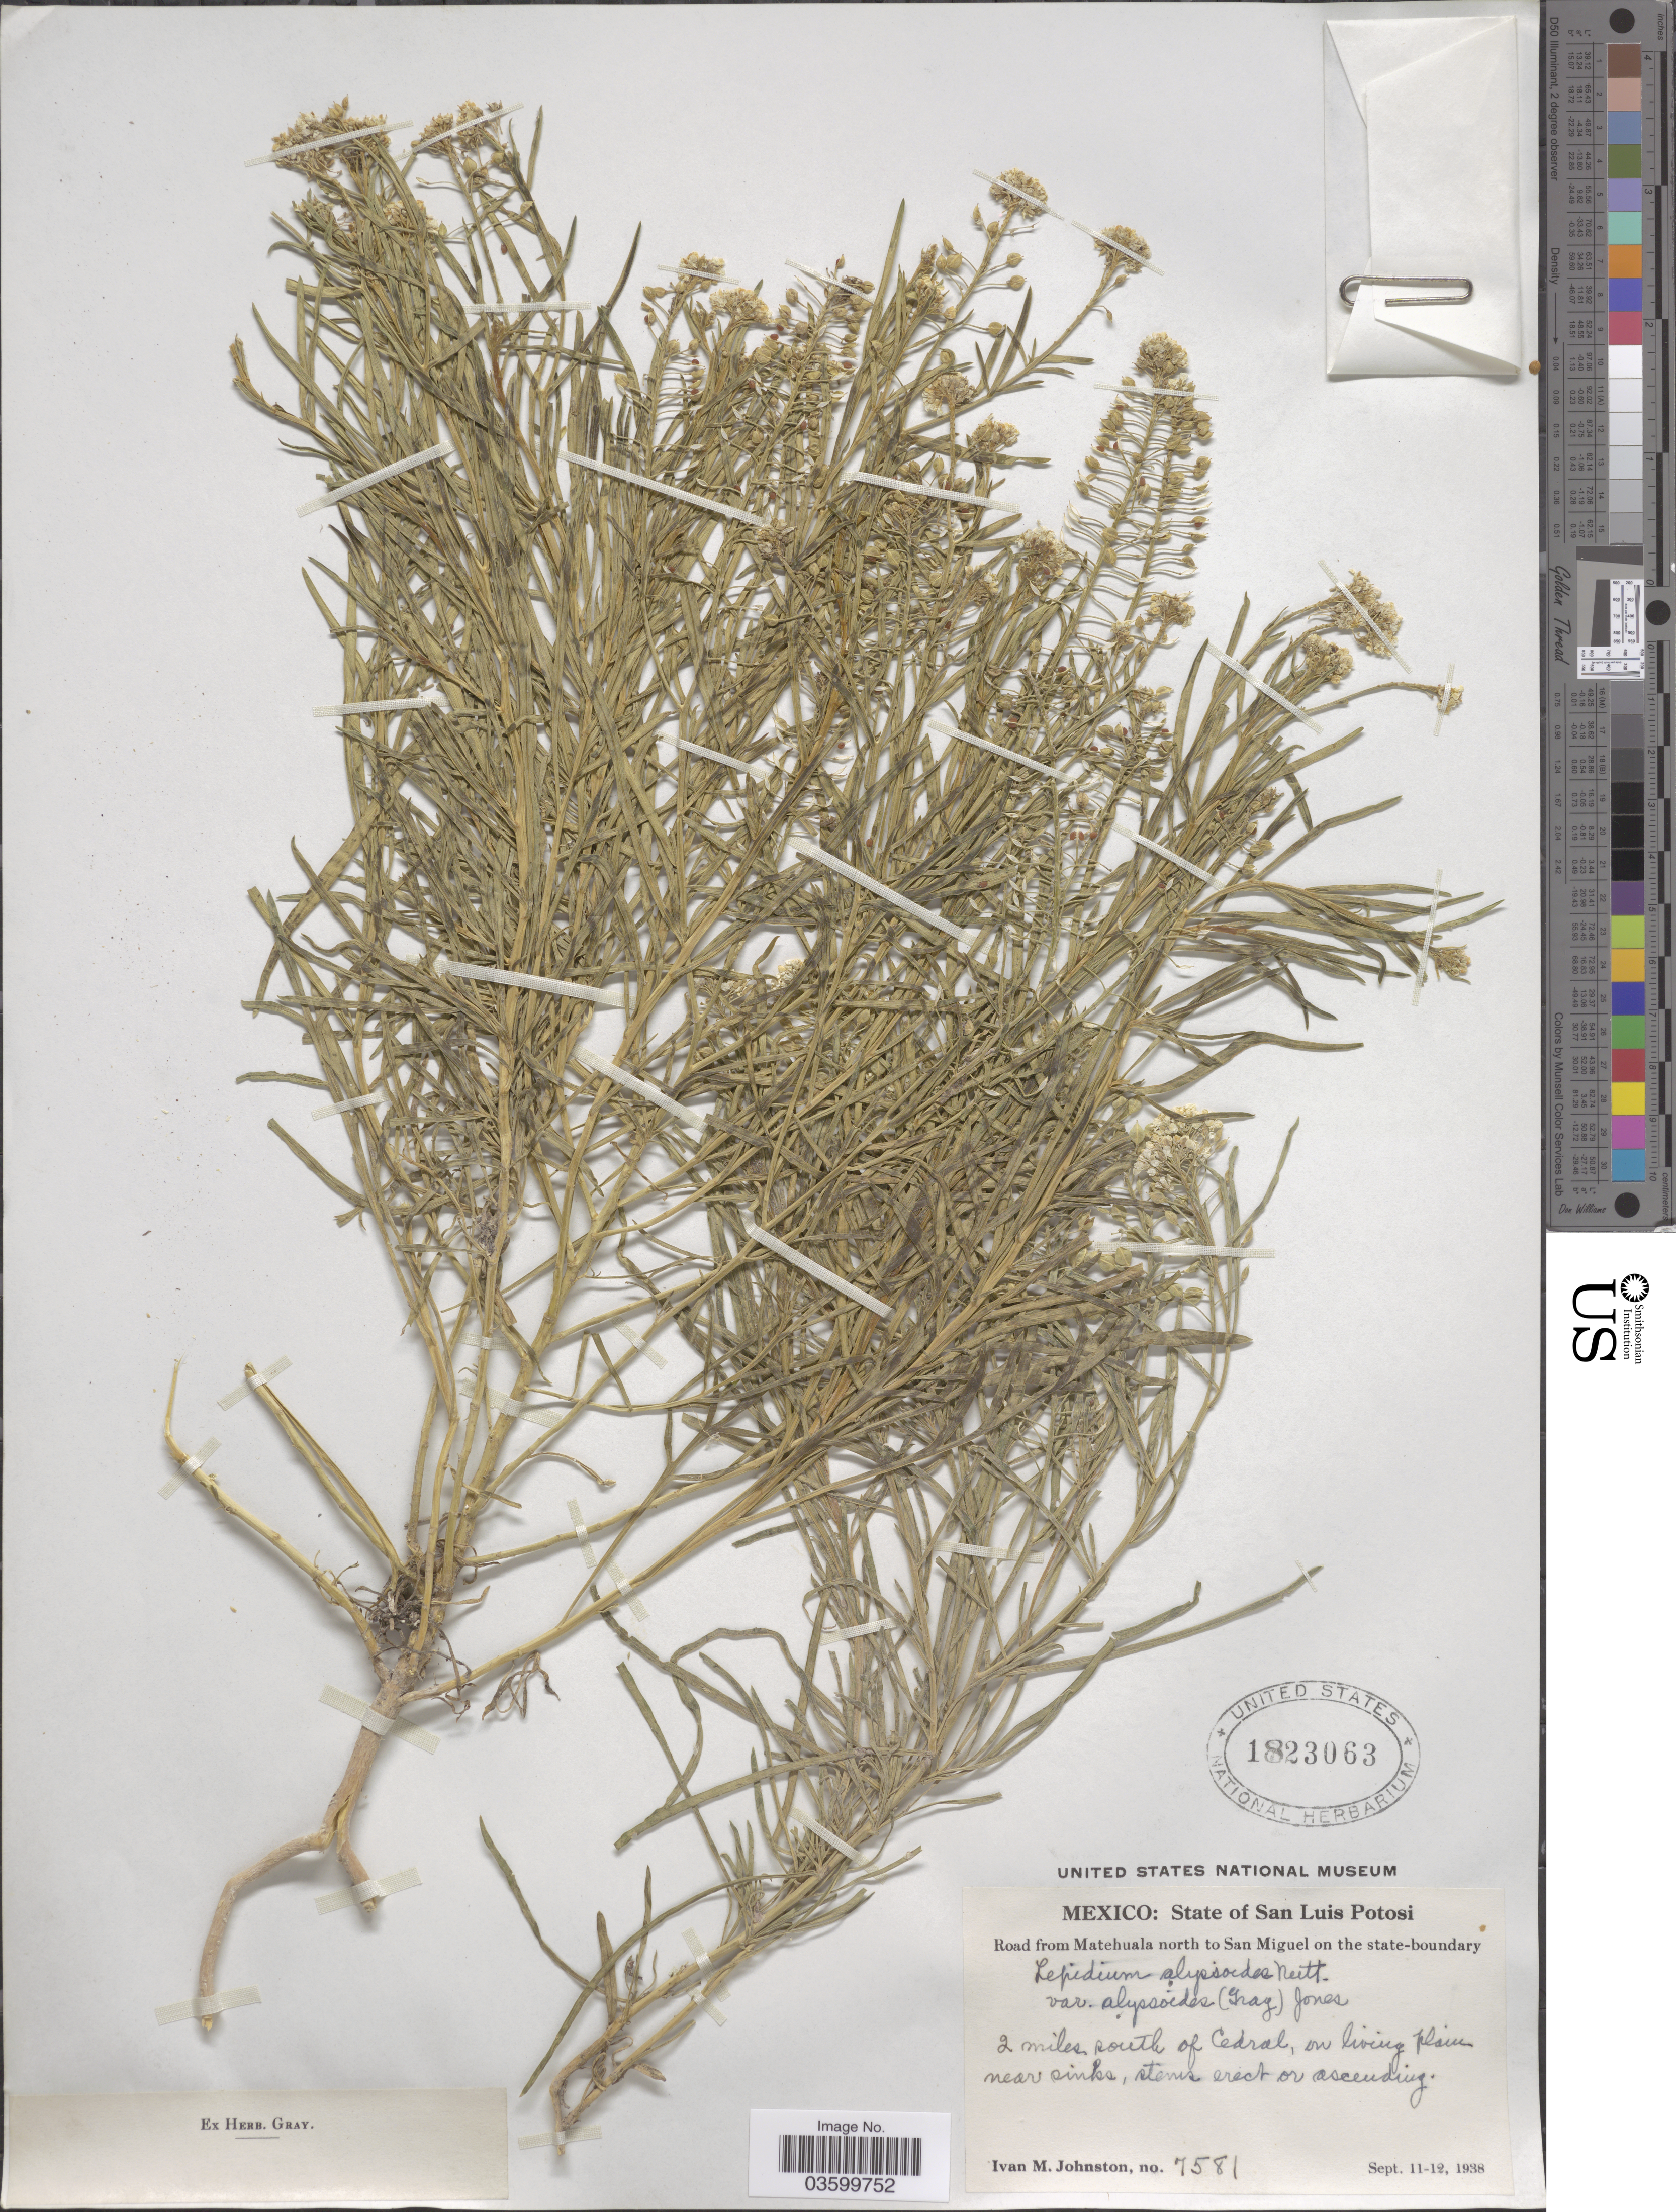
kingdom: Plantae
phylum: Tracheophyta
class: Magnoliopsida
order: Brassicales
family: Brassicaceae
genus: Lepidium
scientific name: Lepidium montanum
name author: Nutt.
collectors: I.M. Johnston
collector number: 7581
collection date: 1938-09-11/1938-09-12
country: Mexico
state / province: San Luis Potosí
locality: Road from Matehuala north to San Miguel on the state-boundary. 2 miles south of Cedral, on living plain near sinks.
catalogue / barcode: US 1823063